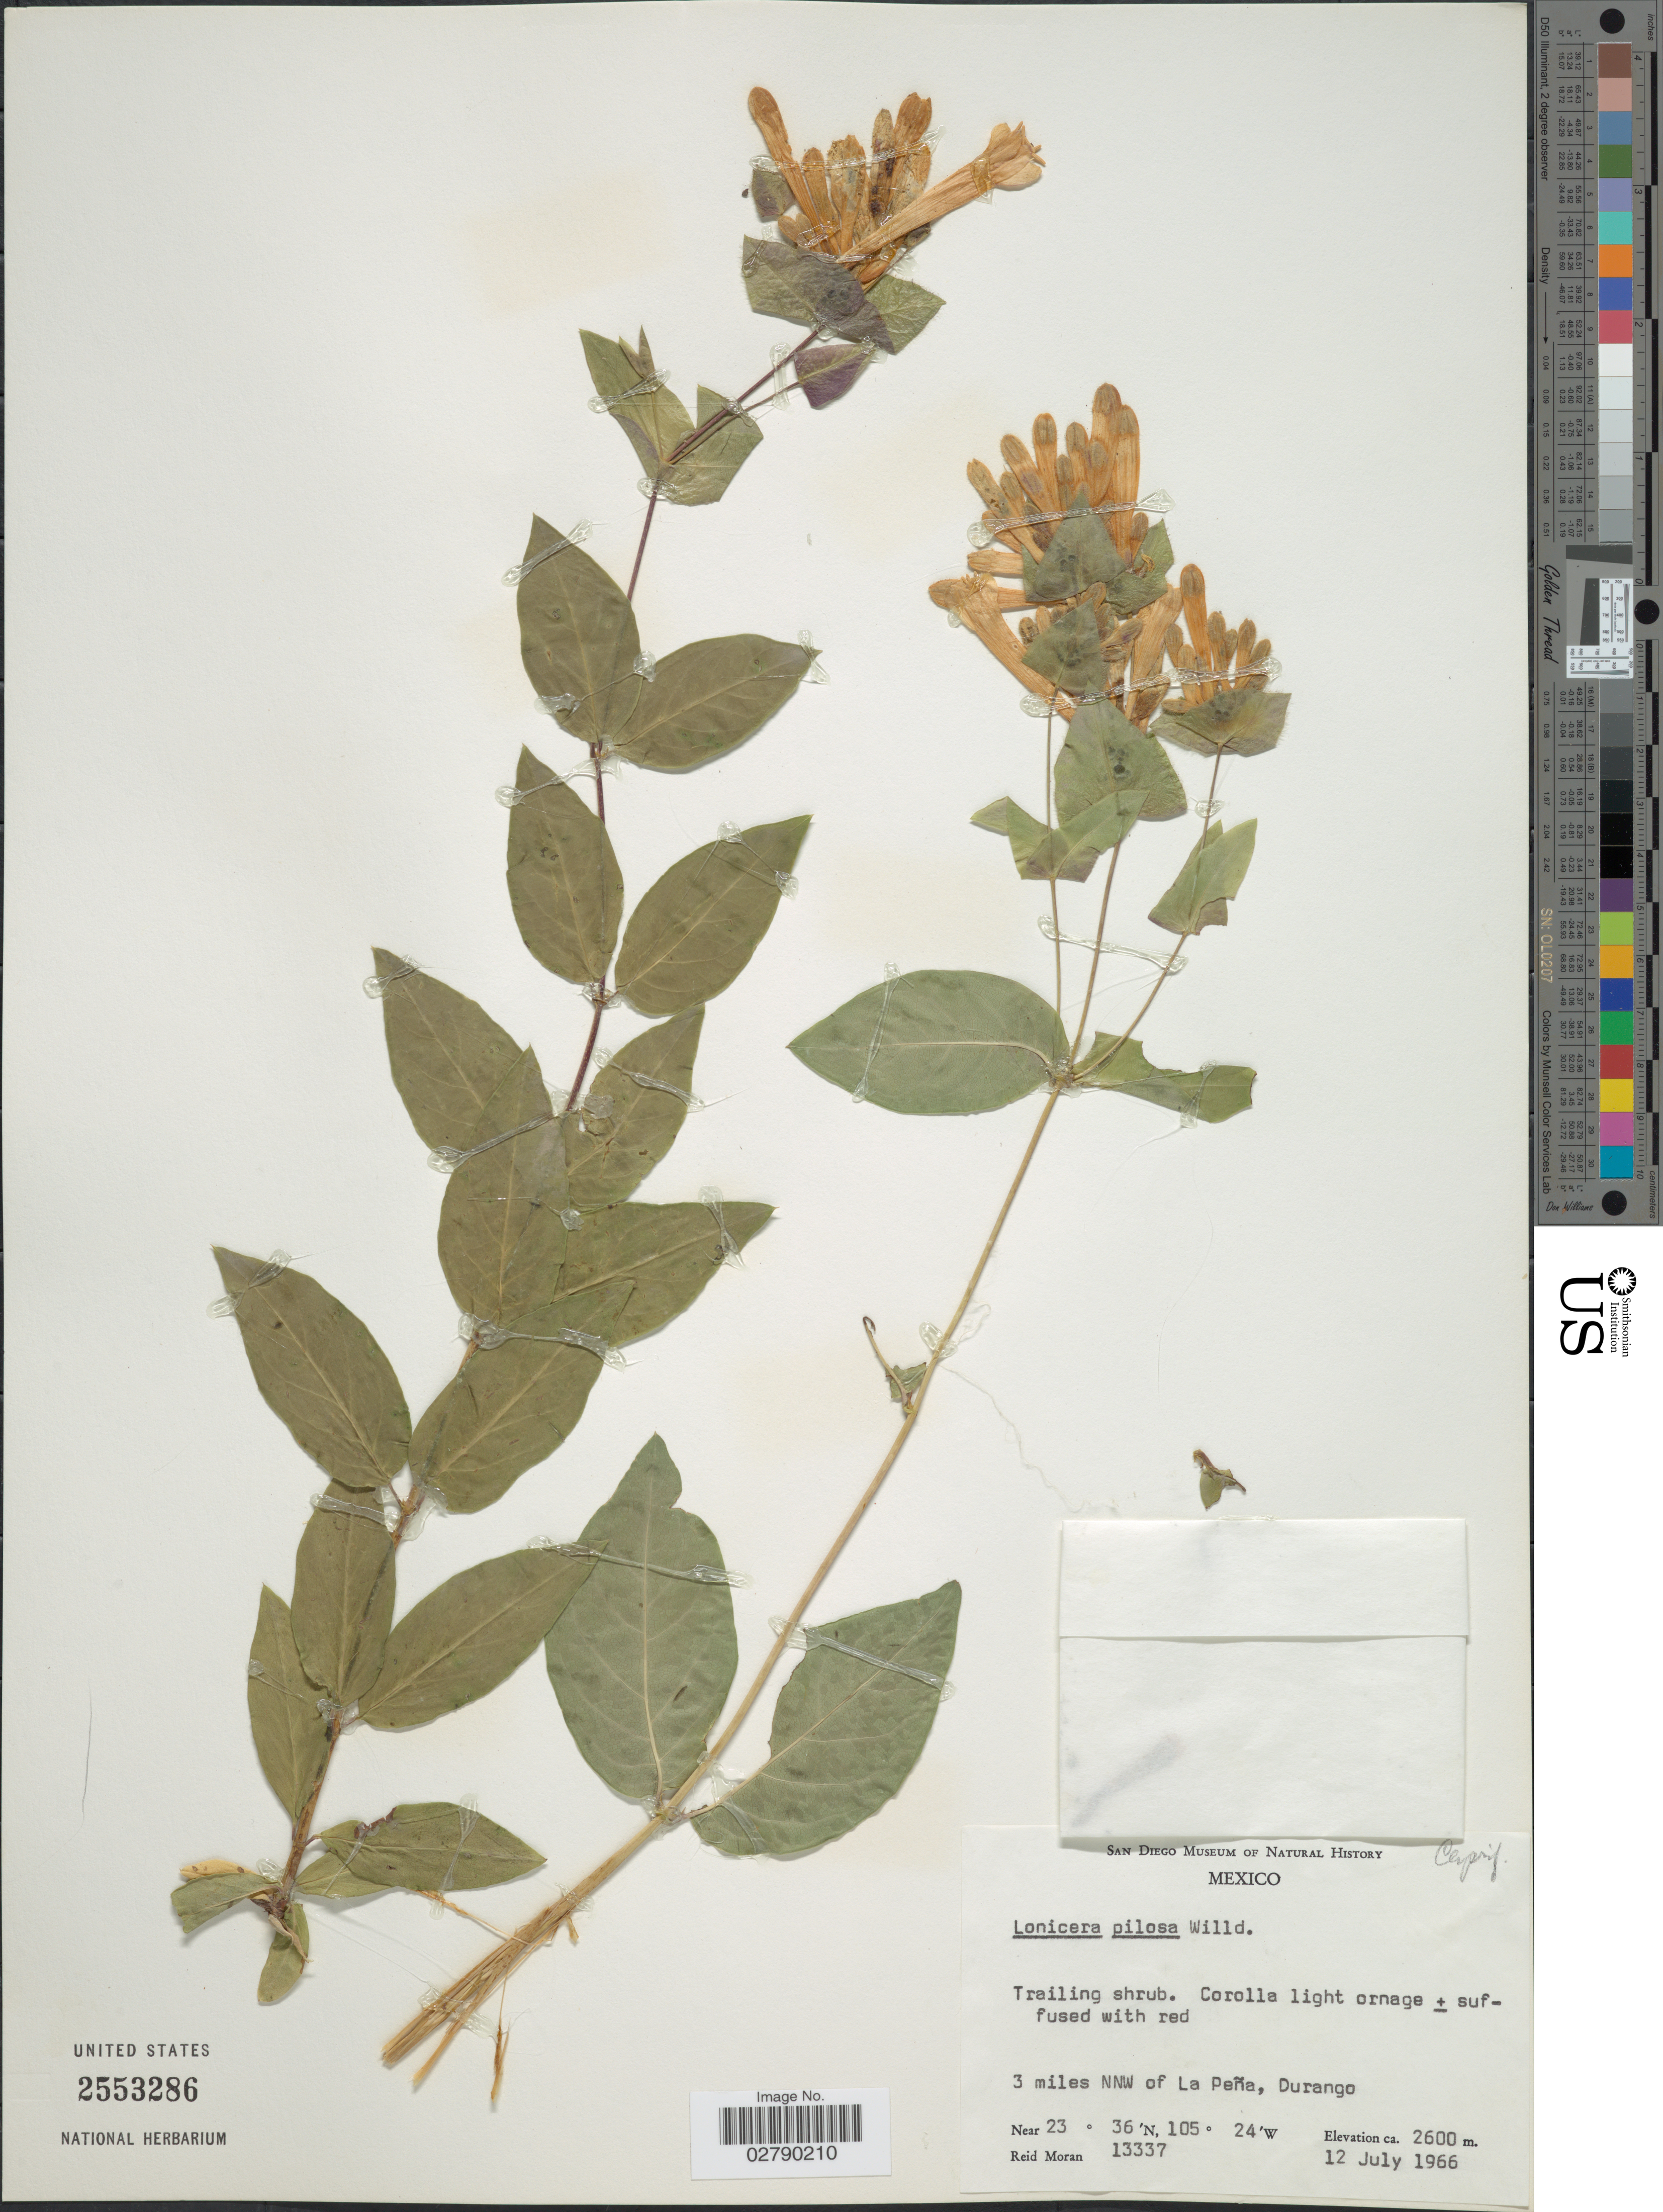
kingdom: Plantae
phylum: Tracheophyta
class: Magnoliopsida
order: Dipsacales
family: Caprifoliaceae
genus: Lonicera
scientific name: Lonicera pilosa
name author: Willd. ex Kunth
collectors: R. V. Moran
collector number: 13337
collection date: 1966-07-12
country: Mexico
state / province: Durango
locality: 3 miles NNW of La Peña.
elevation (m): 2600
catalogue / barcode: US 2553286